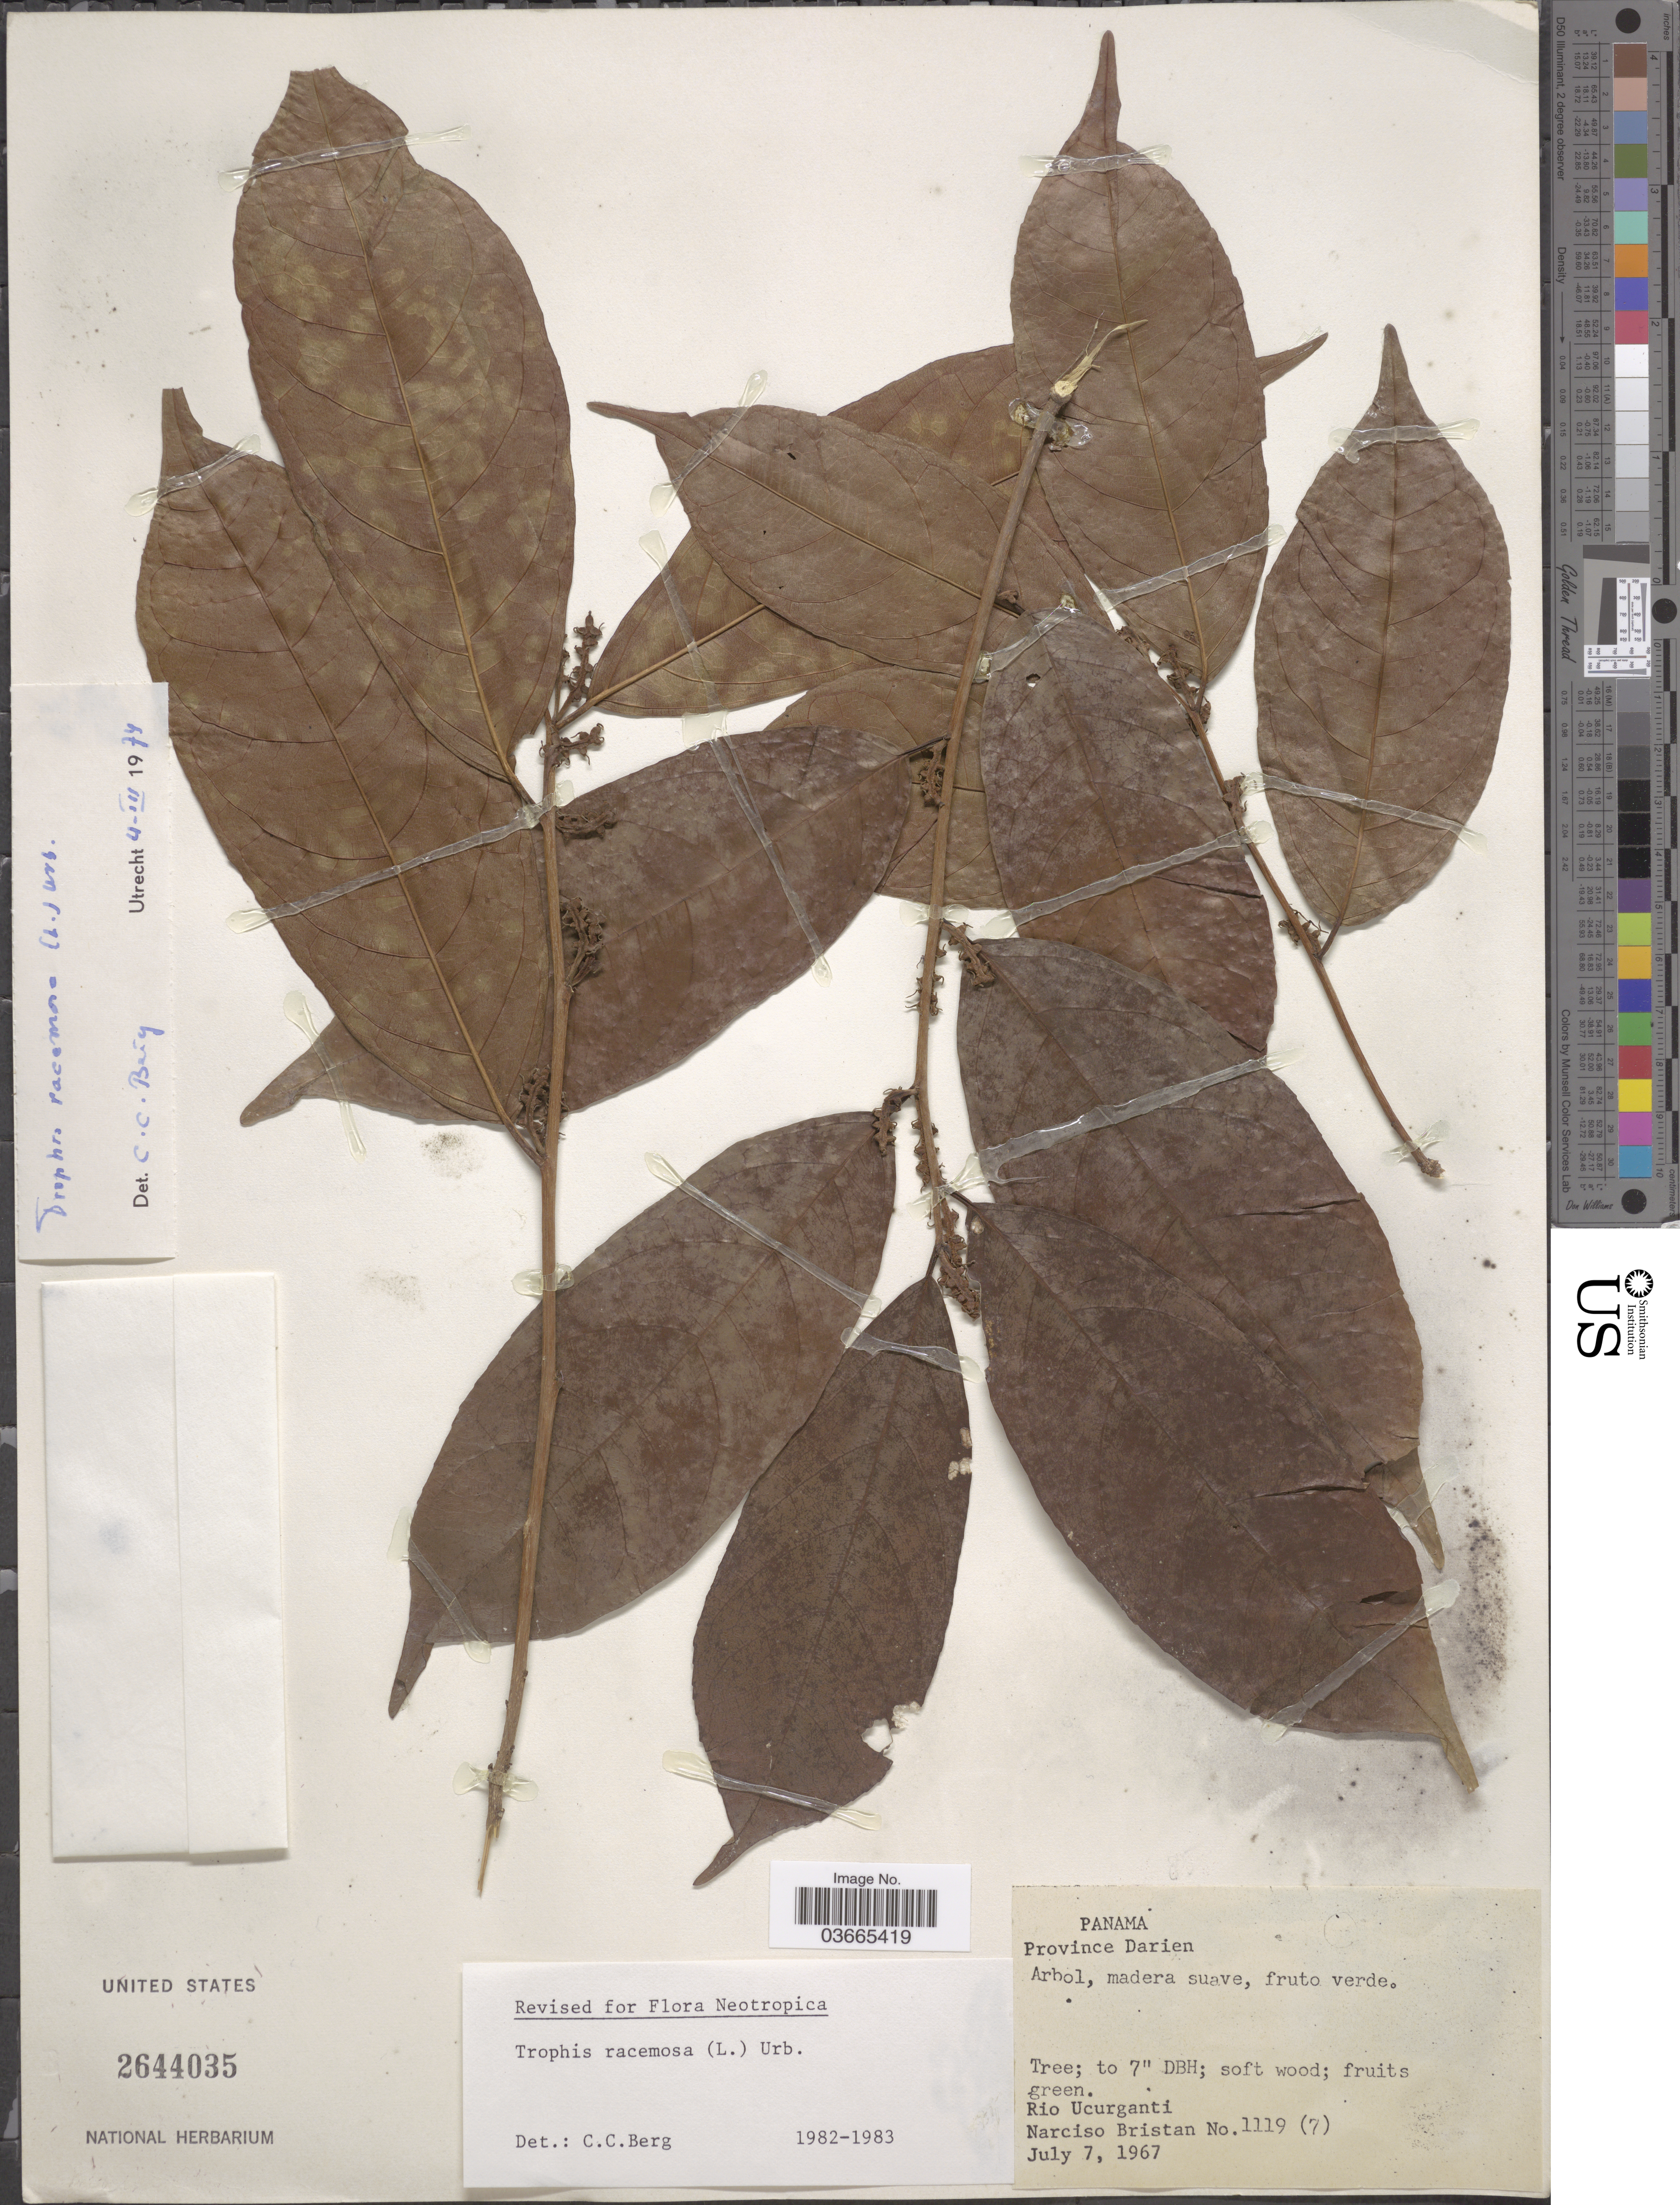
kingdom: Plantae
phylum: Tracheophyta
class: Magnoliopsida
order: Rosales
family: Moraceae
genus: Trophis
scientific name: Trophis racemosa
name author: (L.) Urb.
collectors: N. Bristan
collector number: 1119 (7)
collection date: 1967-07-07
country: Panama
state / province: Darien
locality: Rio Ucurganti.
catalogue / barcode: US 2644035